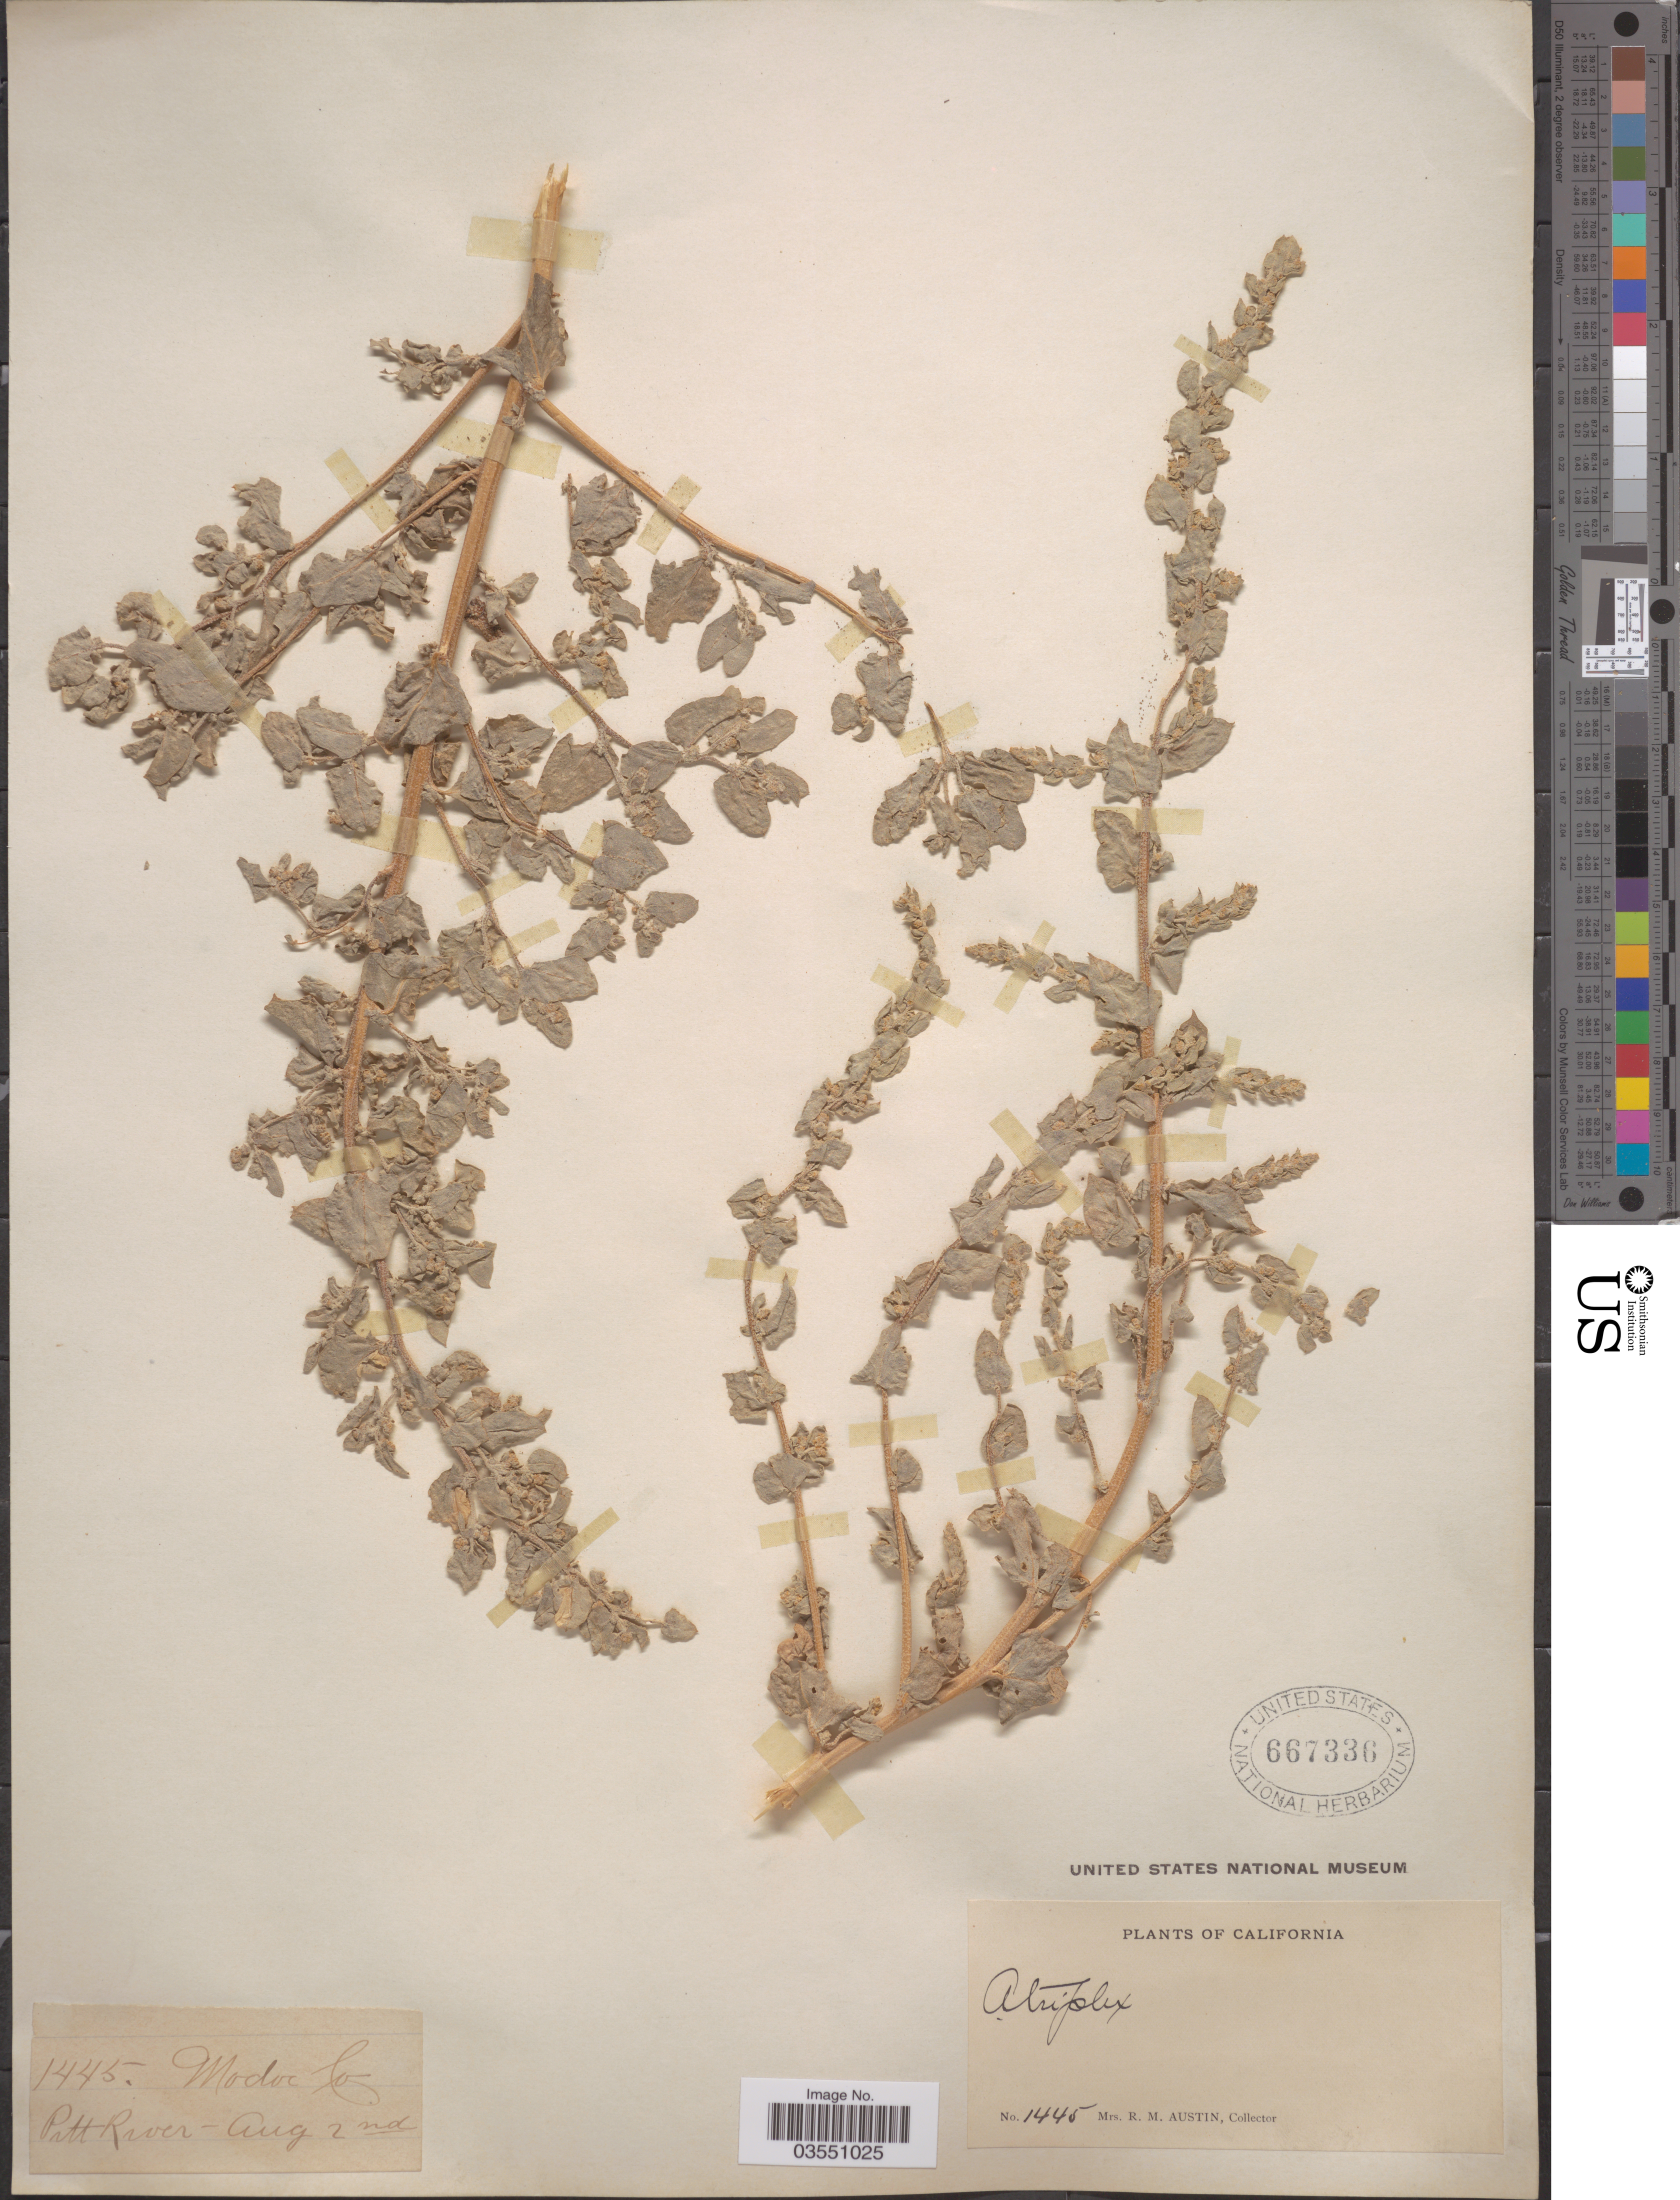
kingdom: Plantae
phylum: Tracheophyta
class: Magnoliopsida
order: Caryophyllales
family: Amaranthaceae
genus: Atriplex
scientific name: Atriplex argentea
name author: Nutt.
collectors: R. Austin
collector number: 1445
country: United States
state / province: California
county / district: Modoc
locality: Modoc Co. Pitt River.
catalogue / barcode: US 667336